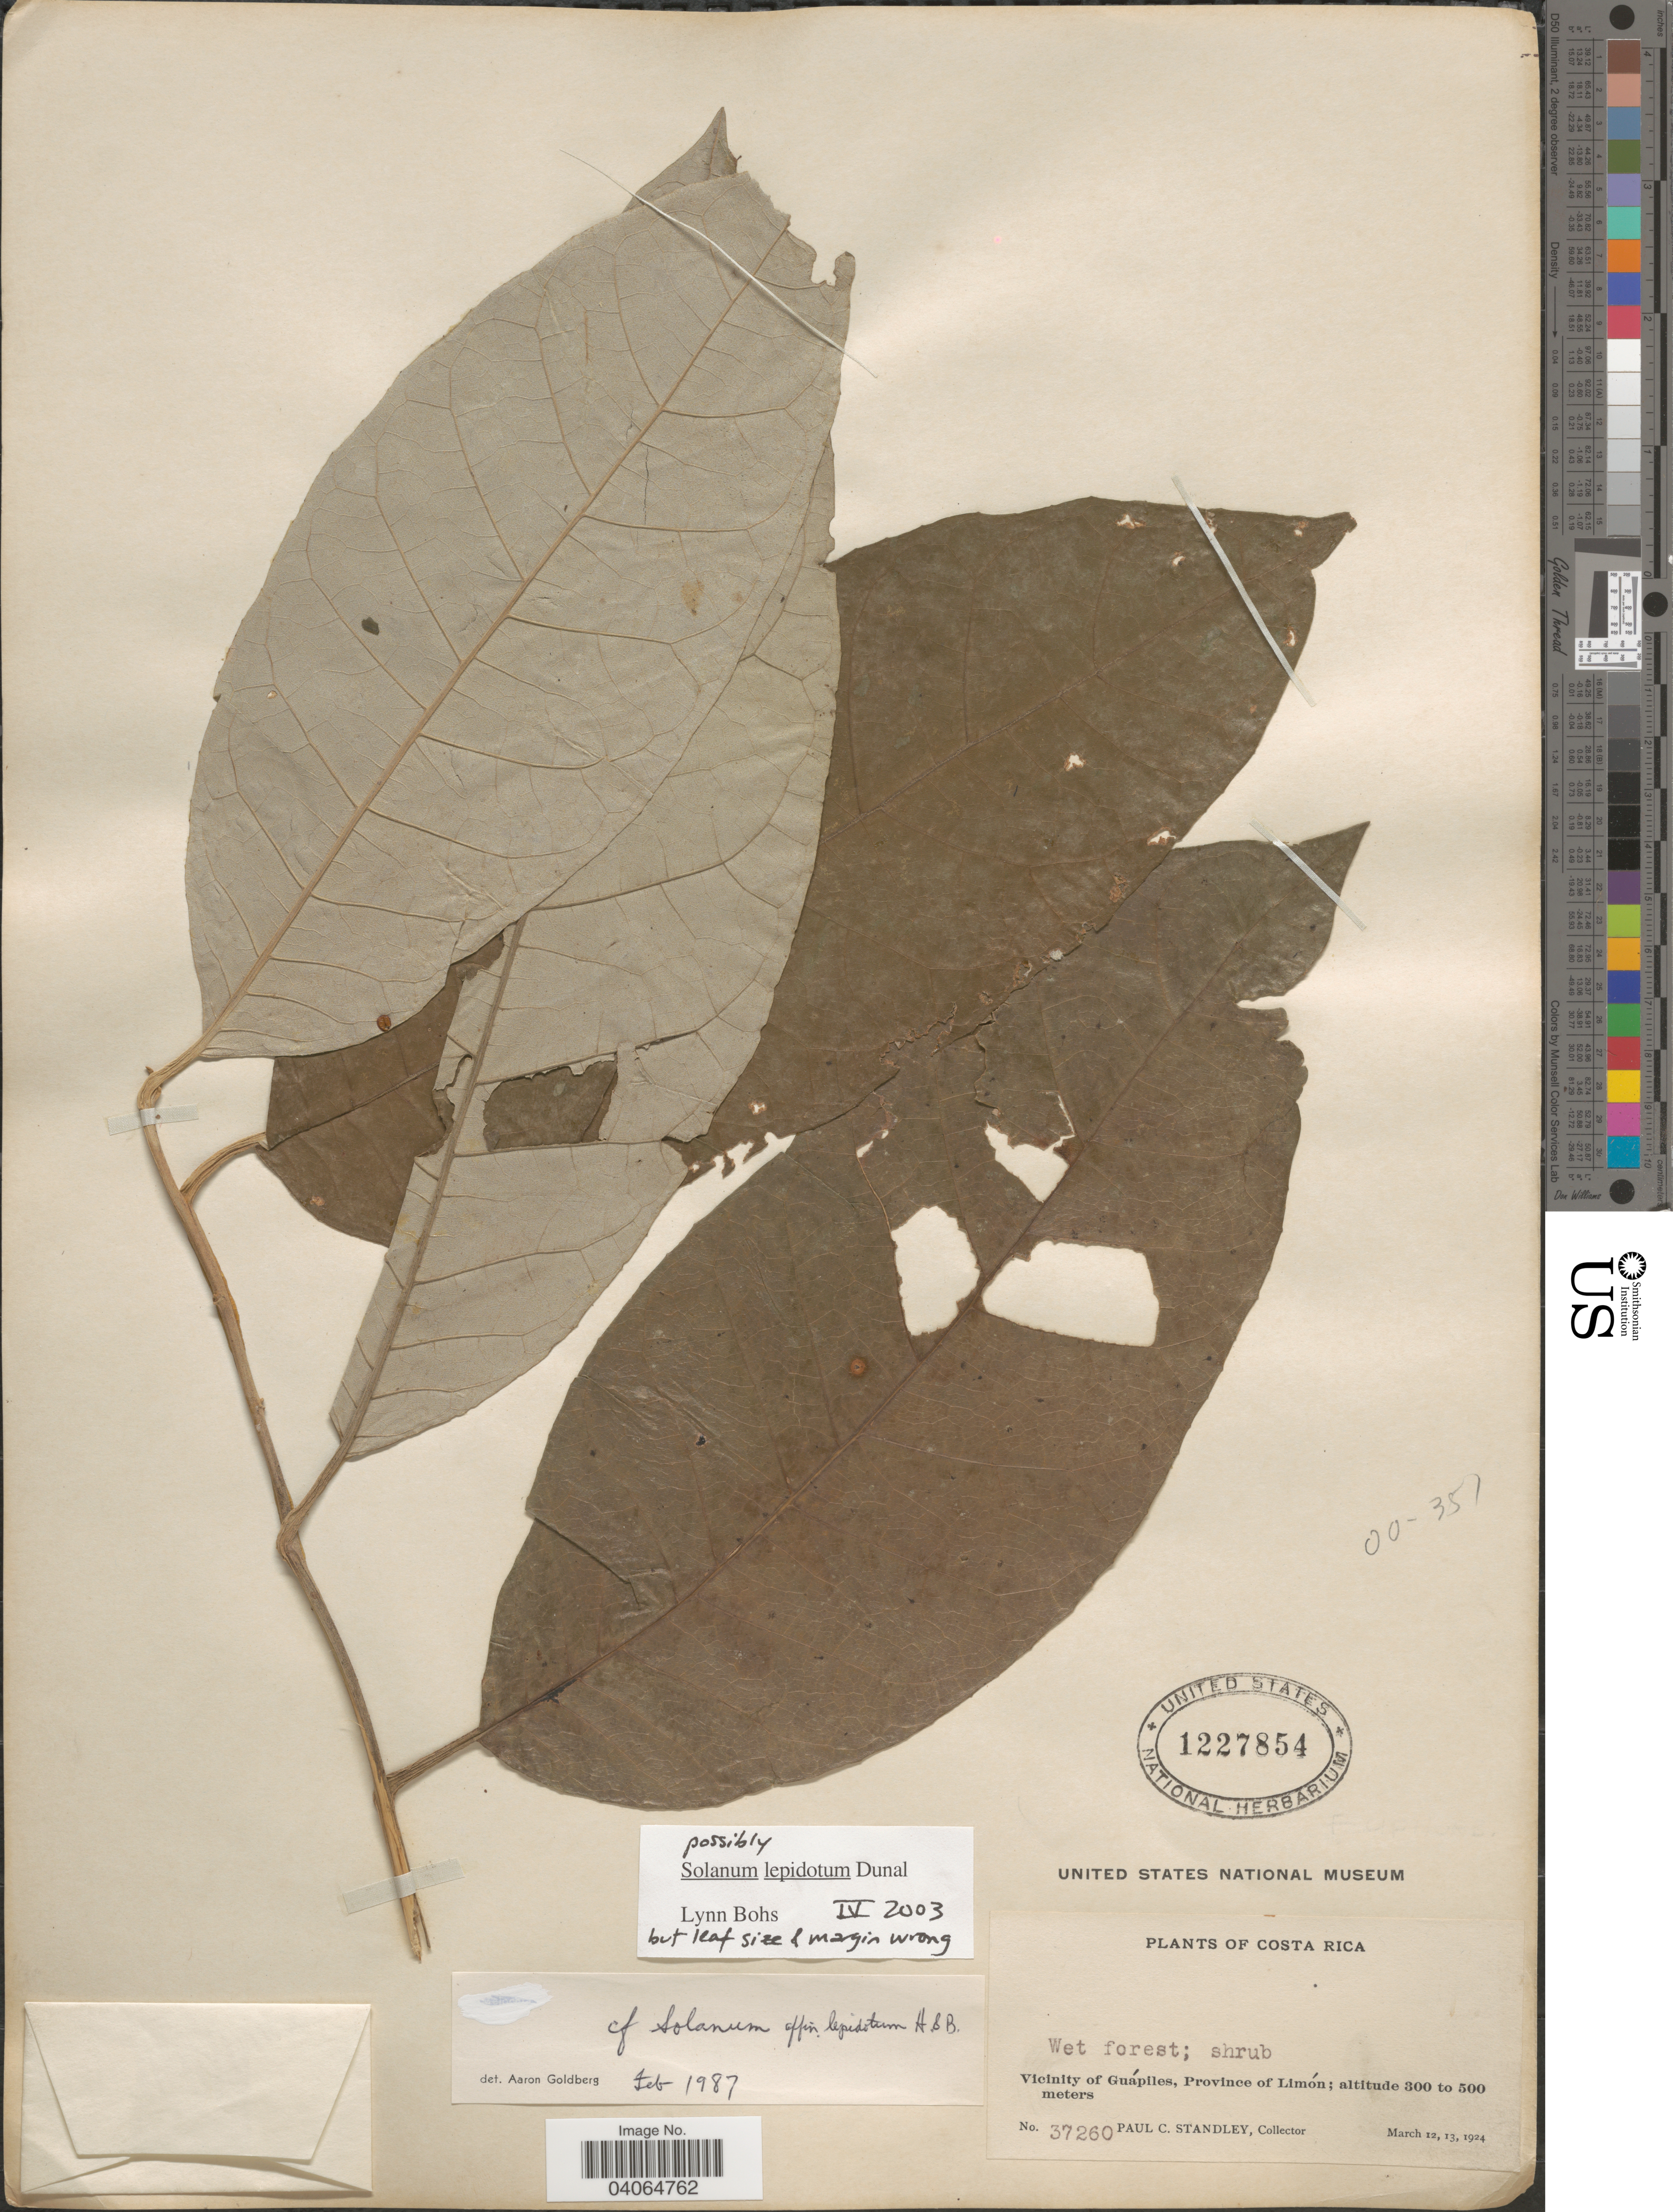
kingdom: Plantae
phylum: Tracheophyta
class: Magnoliopsida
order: Solanales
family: Solanaceae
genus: Solanum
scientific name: Solanum lepidotum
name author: Humb. & Bonpl. ex Dunal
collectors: P. C. Standley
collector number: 37260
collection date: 1924-03-12/1924-03-13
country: Costa Rica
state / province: Limón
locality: Vicinity of Guápiles.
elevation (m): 300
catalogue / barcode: US 1227854